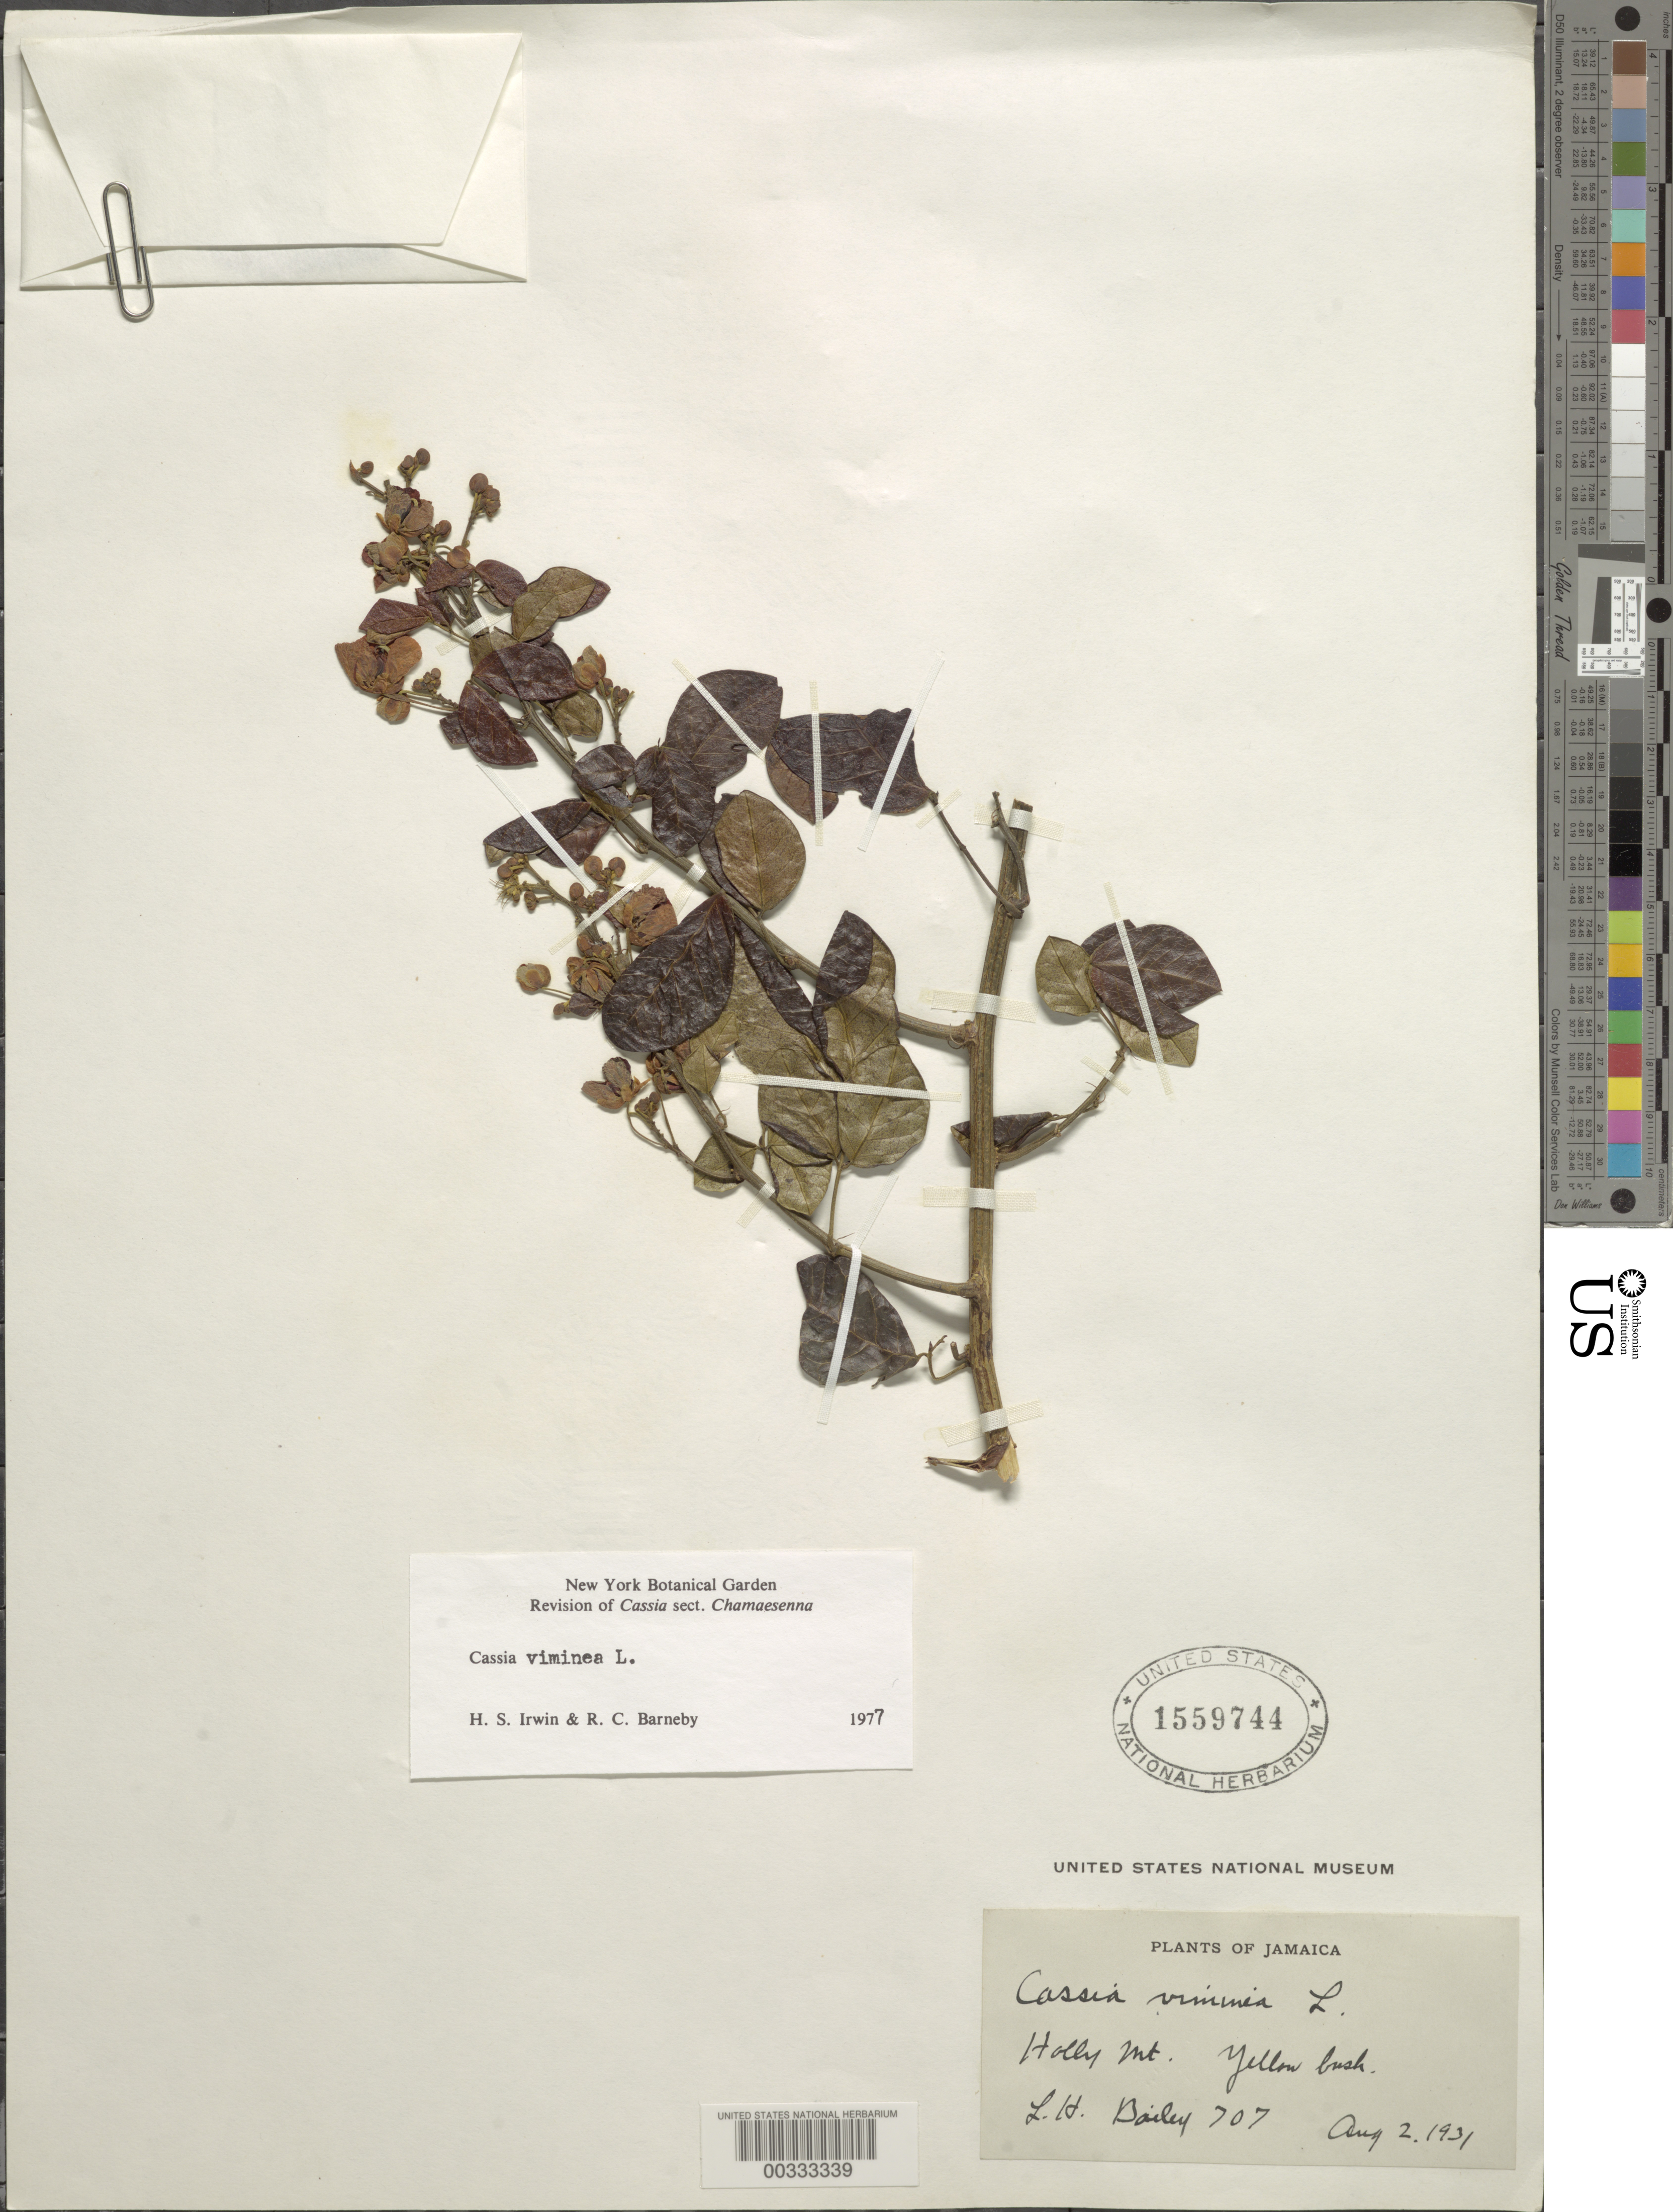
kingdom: Plantae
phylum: Tracheophyta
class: Magnoliopsida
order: Fabales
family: Fabaceae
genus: Senna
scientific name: Senna viminea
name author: (L.) H.S. Irwin & Barneby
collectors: L. H. Bailey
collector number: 707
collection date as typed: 02 Aug 1931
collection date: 1931-08-02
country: Jamaica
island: Greater Antilles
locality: Mt. holly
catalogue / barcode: US 1559744